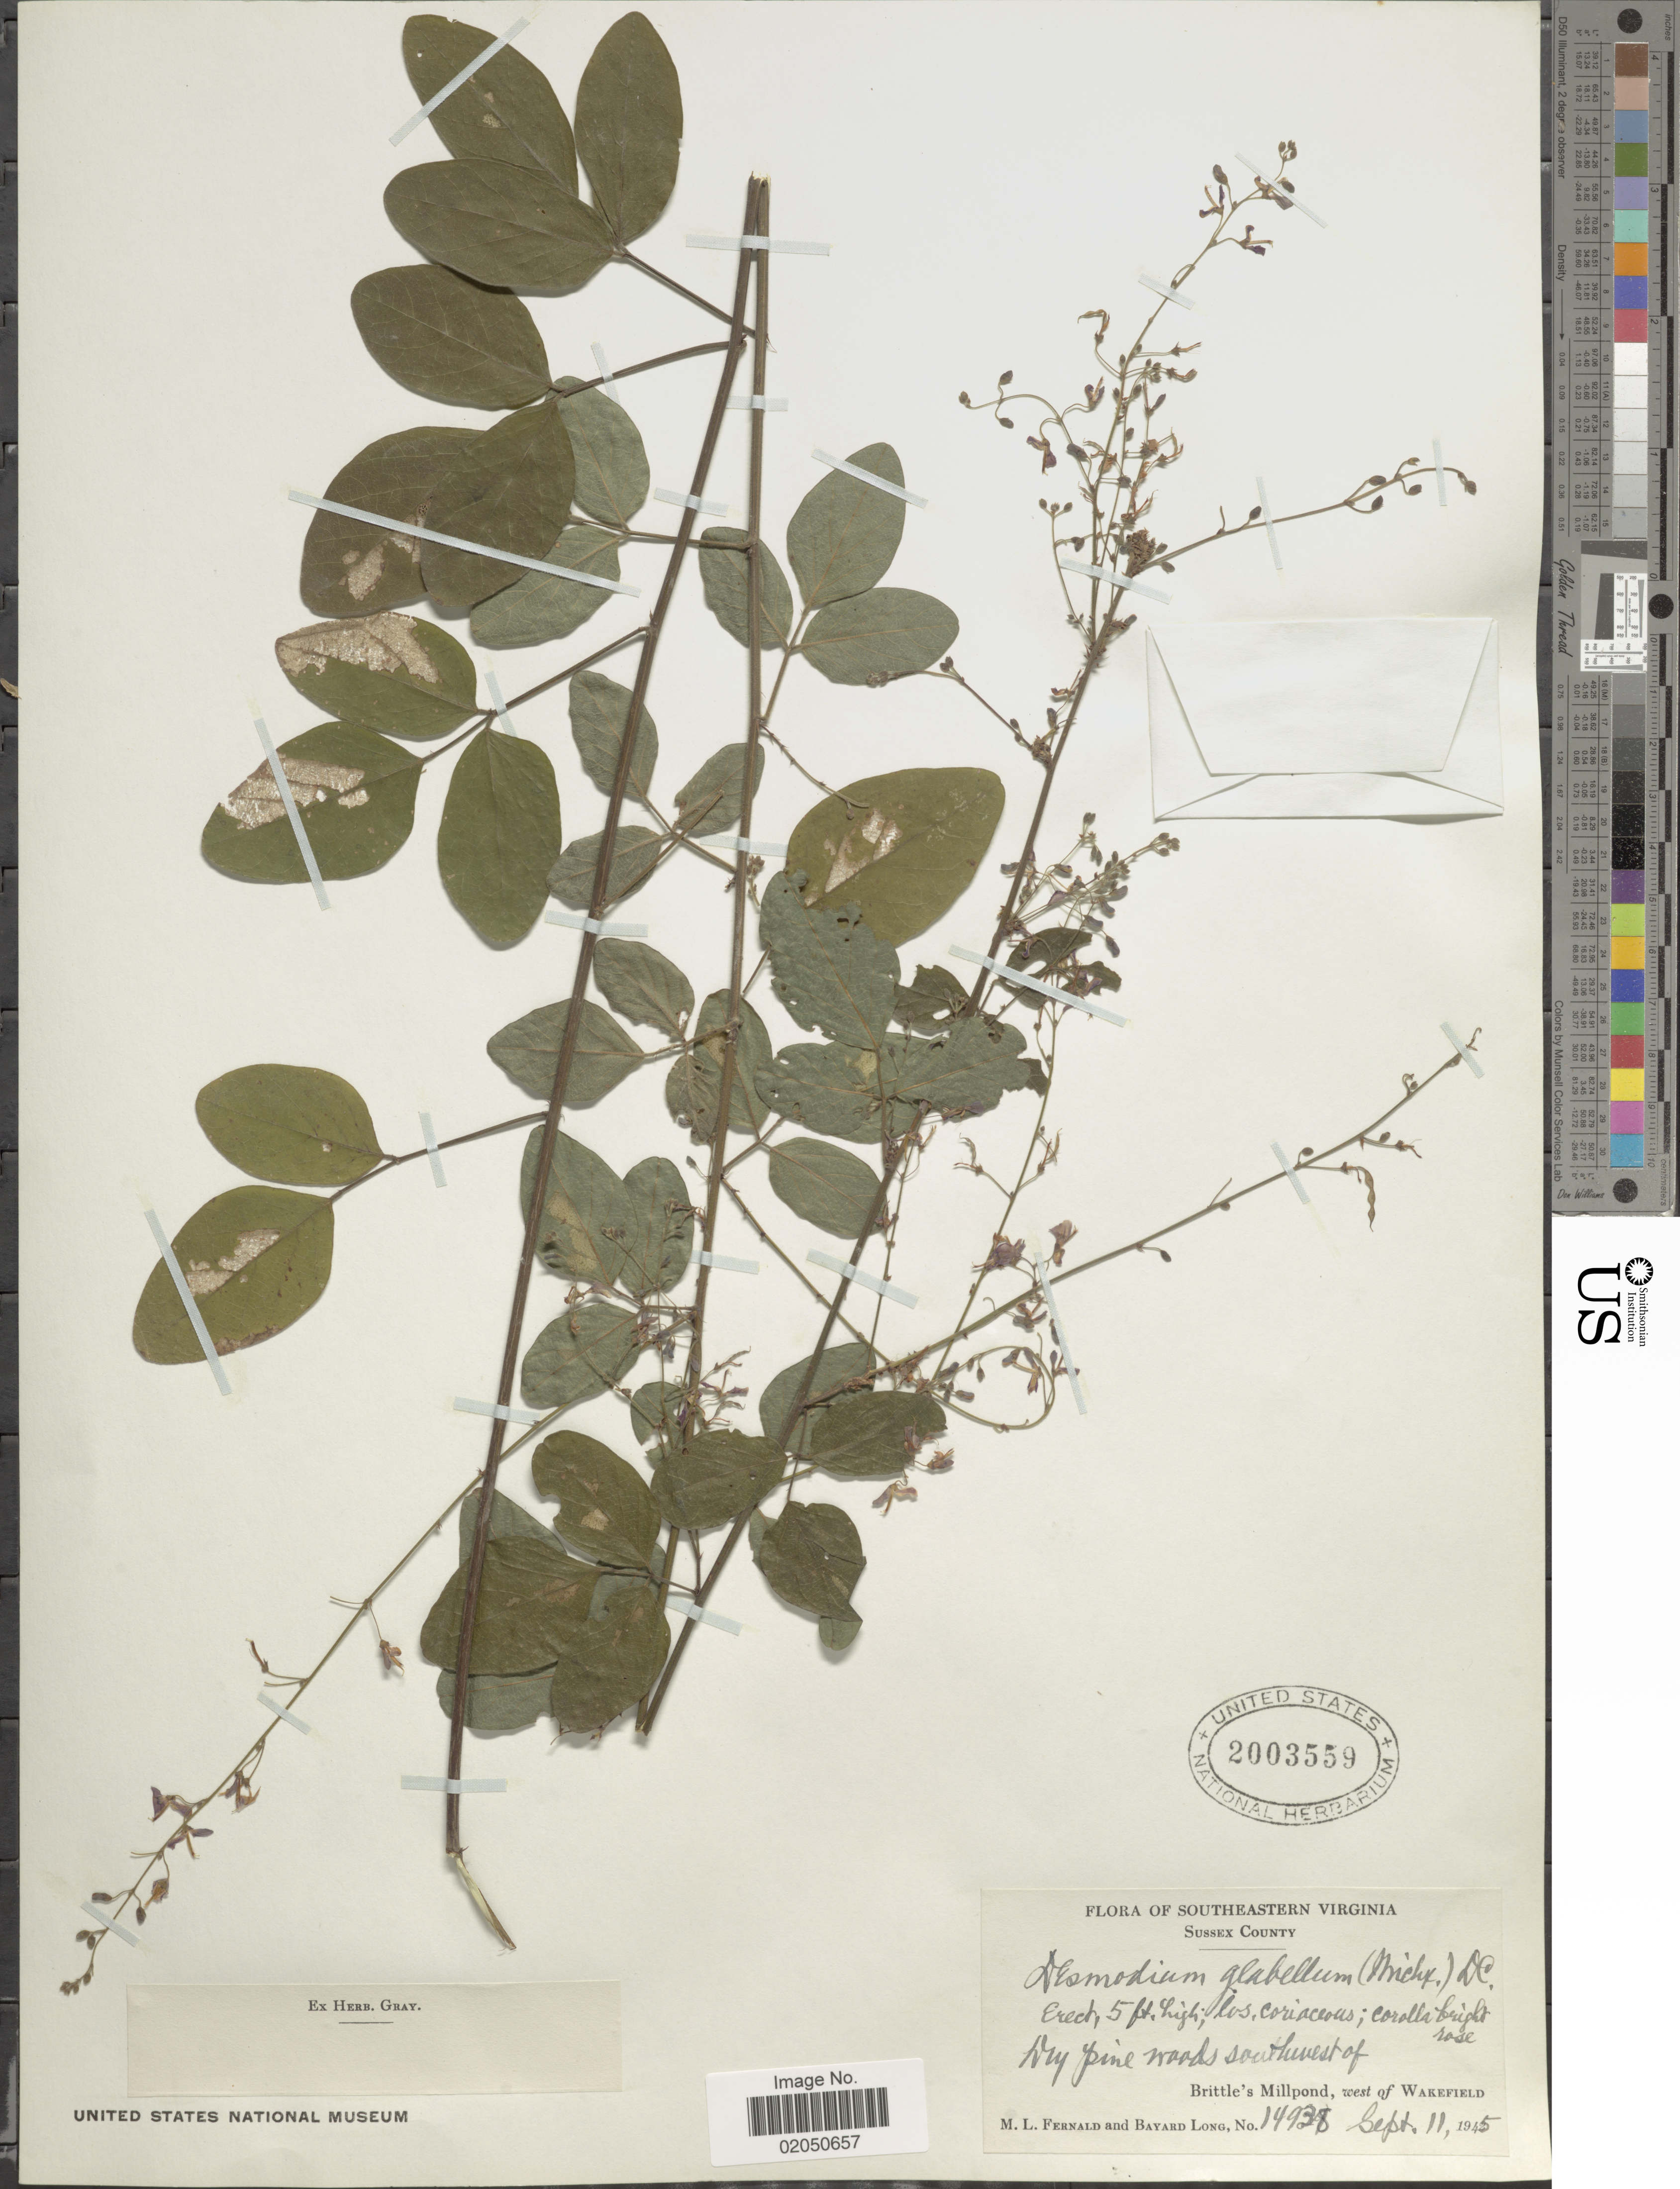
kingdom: Plantae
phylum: Tracheophyta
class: Magnoliopsida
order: Fabales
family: Fabaceae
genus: Desmodium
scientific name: Desmodium glabellum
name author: (Michx.) DC.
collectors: M. L. Fernald & B. Long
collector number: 14938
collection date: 1945-09-11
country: United States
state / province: Virginia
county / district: Sussex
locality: Southeastern Virginia, Sussex County, southwest of Brittle's Millpond, west of Wakefield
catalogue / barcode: US 2003559